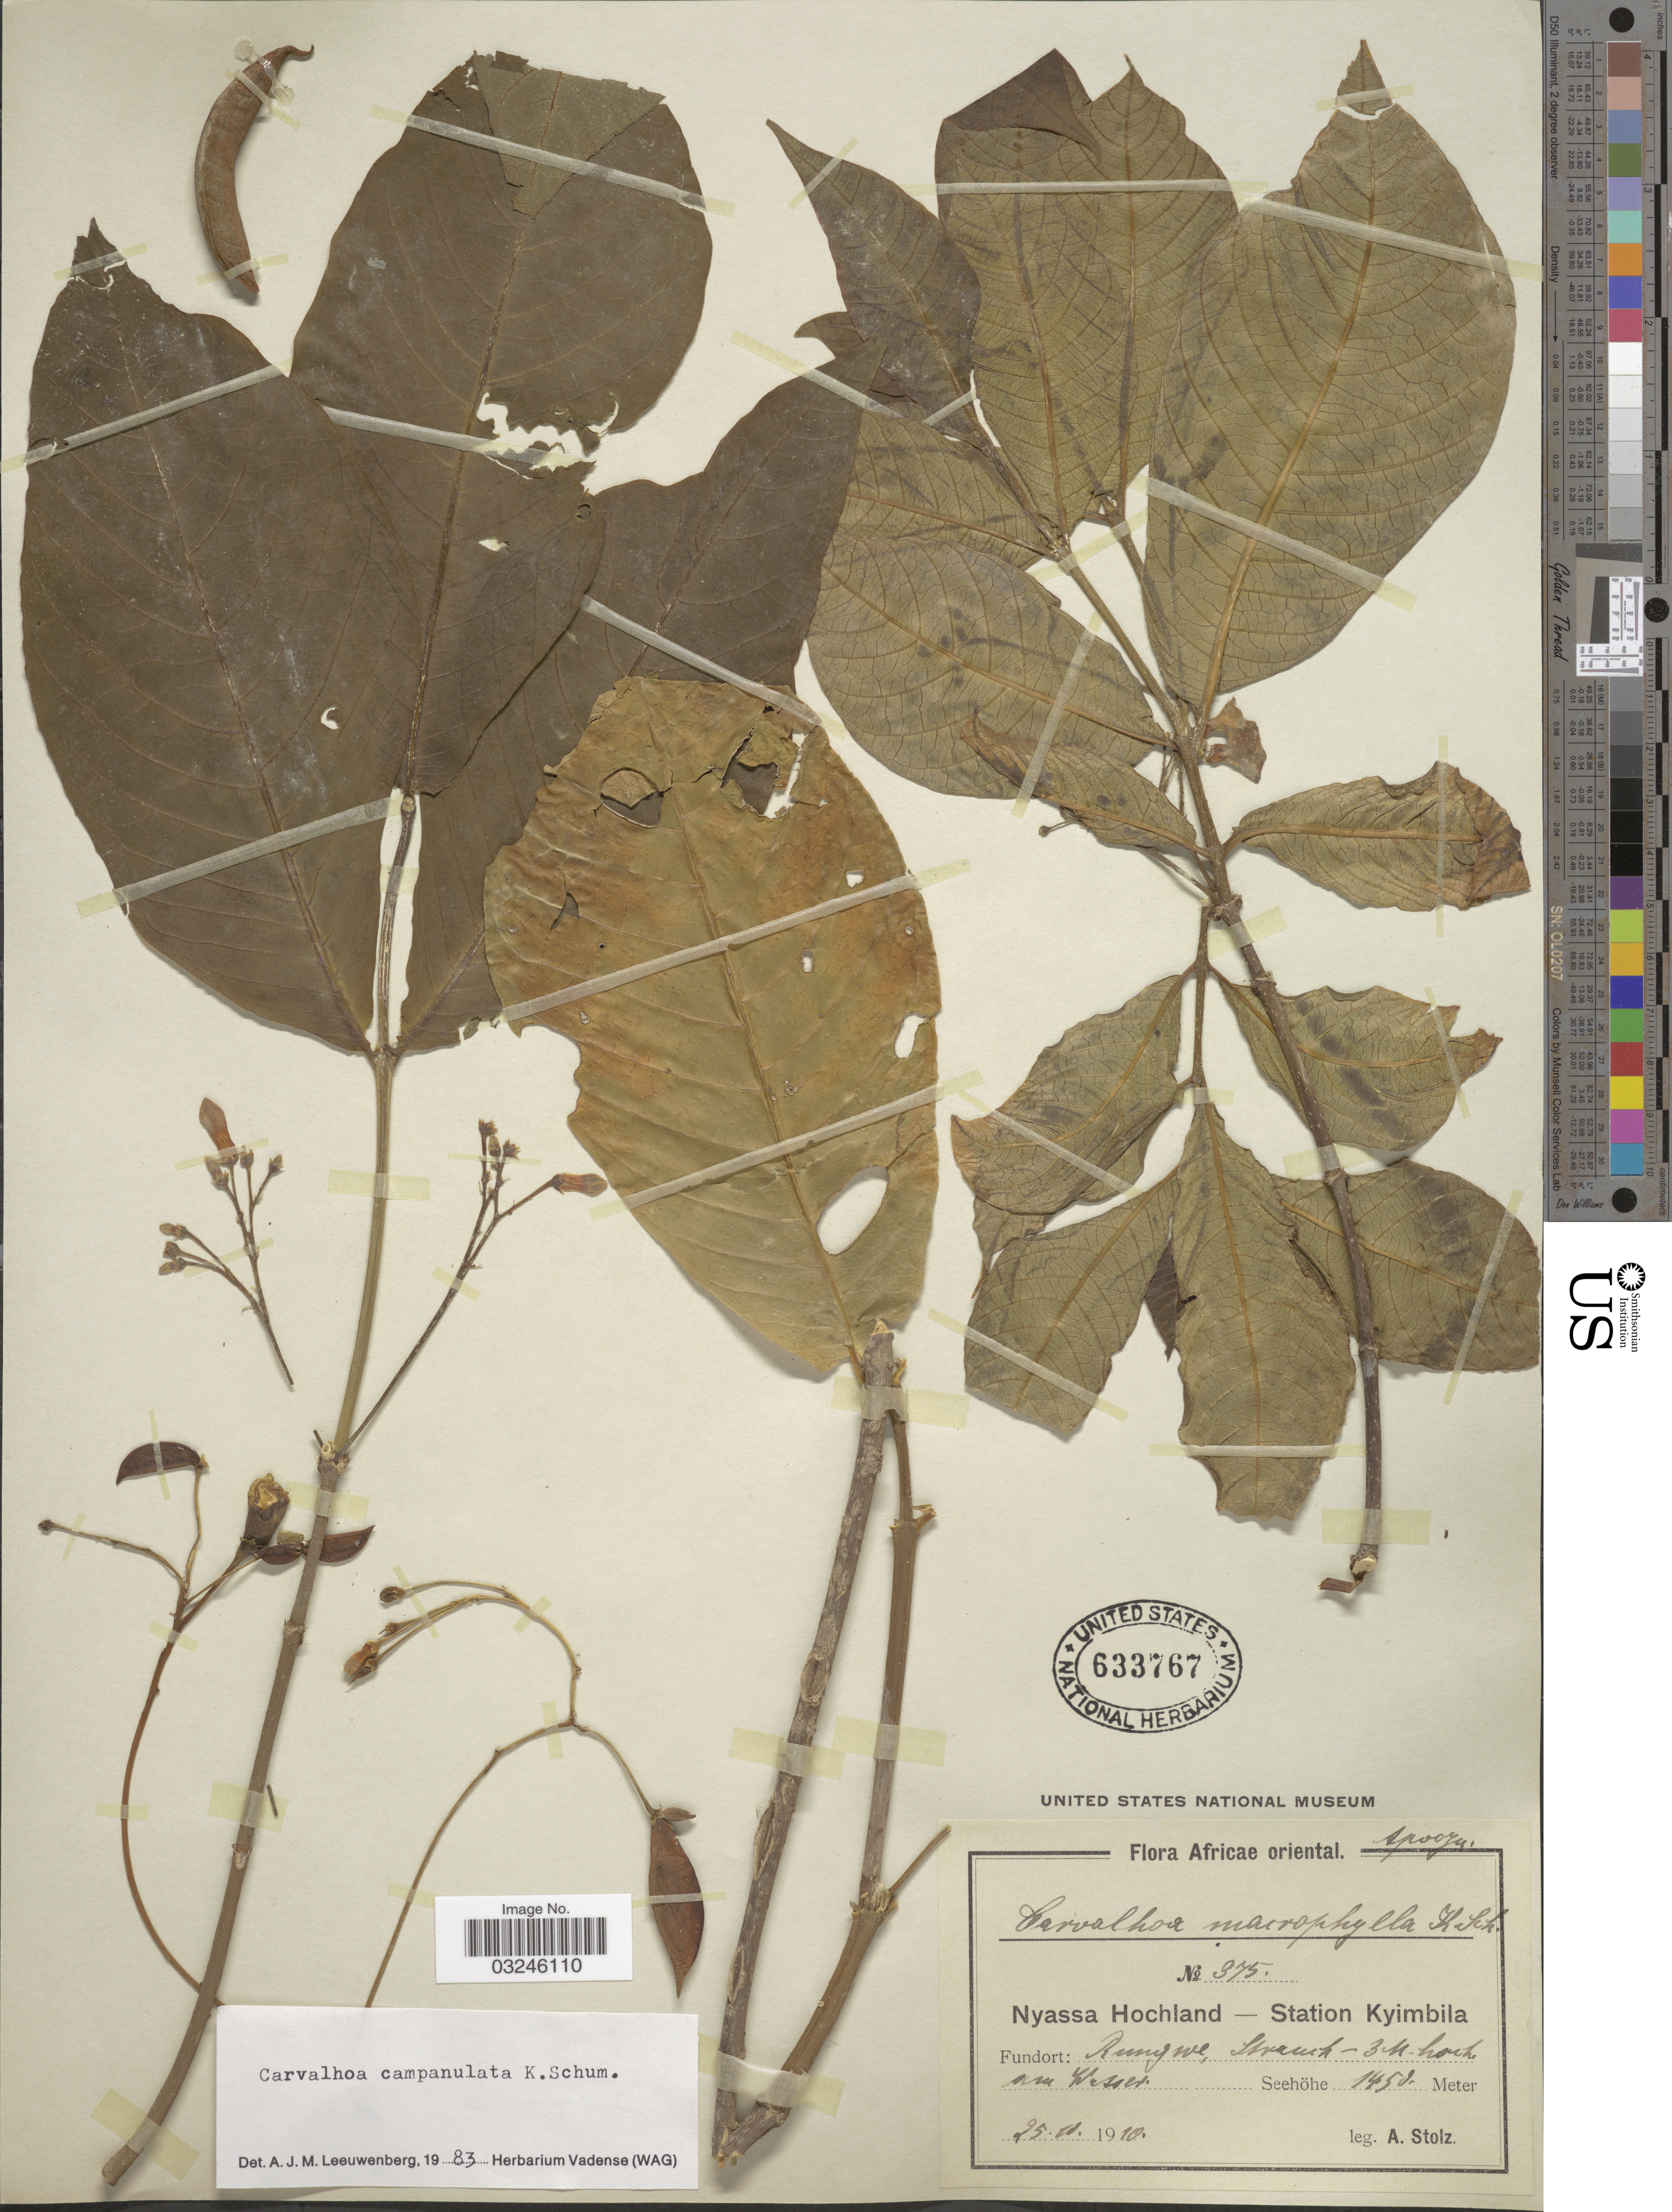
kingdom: Plantae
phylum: Tracheophyta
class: Magnoliopsida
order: Gentianales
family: Apocynaceae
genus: Carvalhoa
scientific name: Carvalhoa campanulata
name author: K. Schum.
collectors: A. Stolz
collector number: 375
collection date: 1910-10-25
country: Tanzania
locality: Africae oriental. Nyassa Hochland - Station Kyimbila. Rungwe.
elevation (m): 1450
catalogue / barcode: US 633767